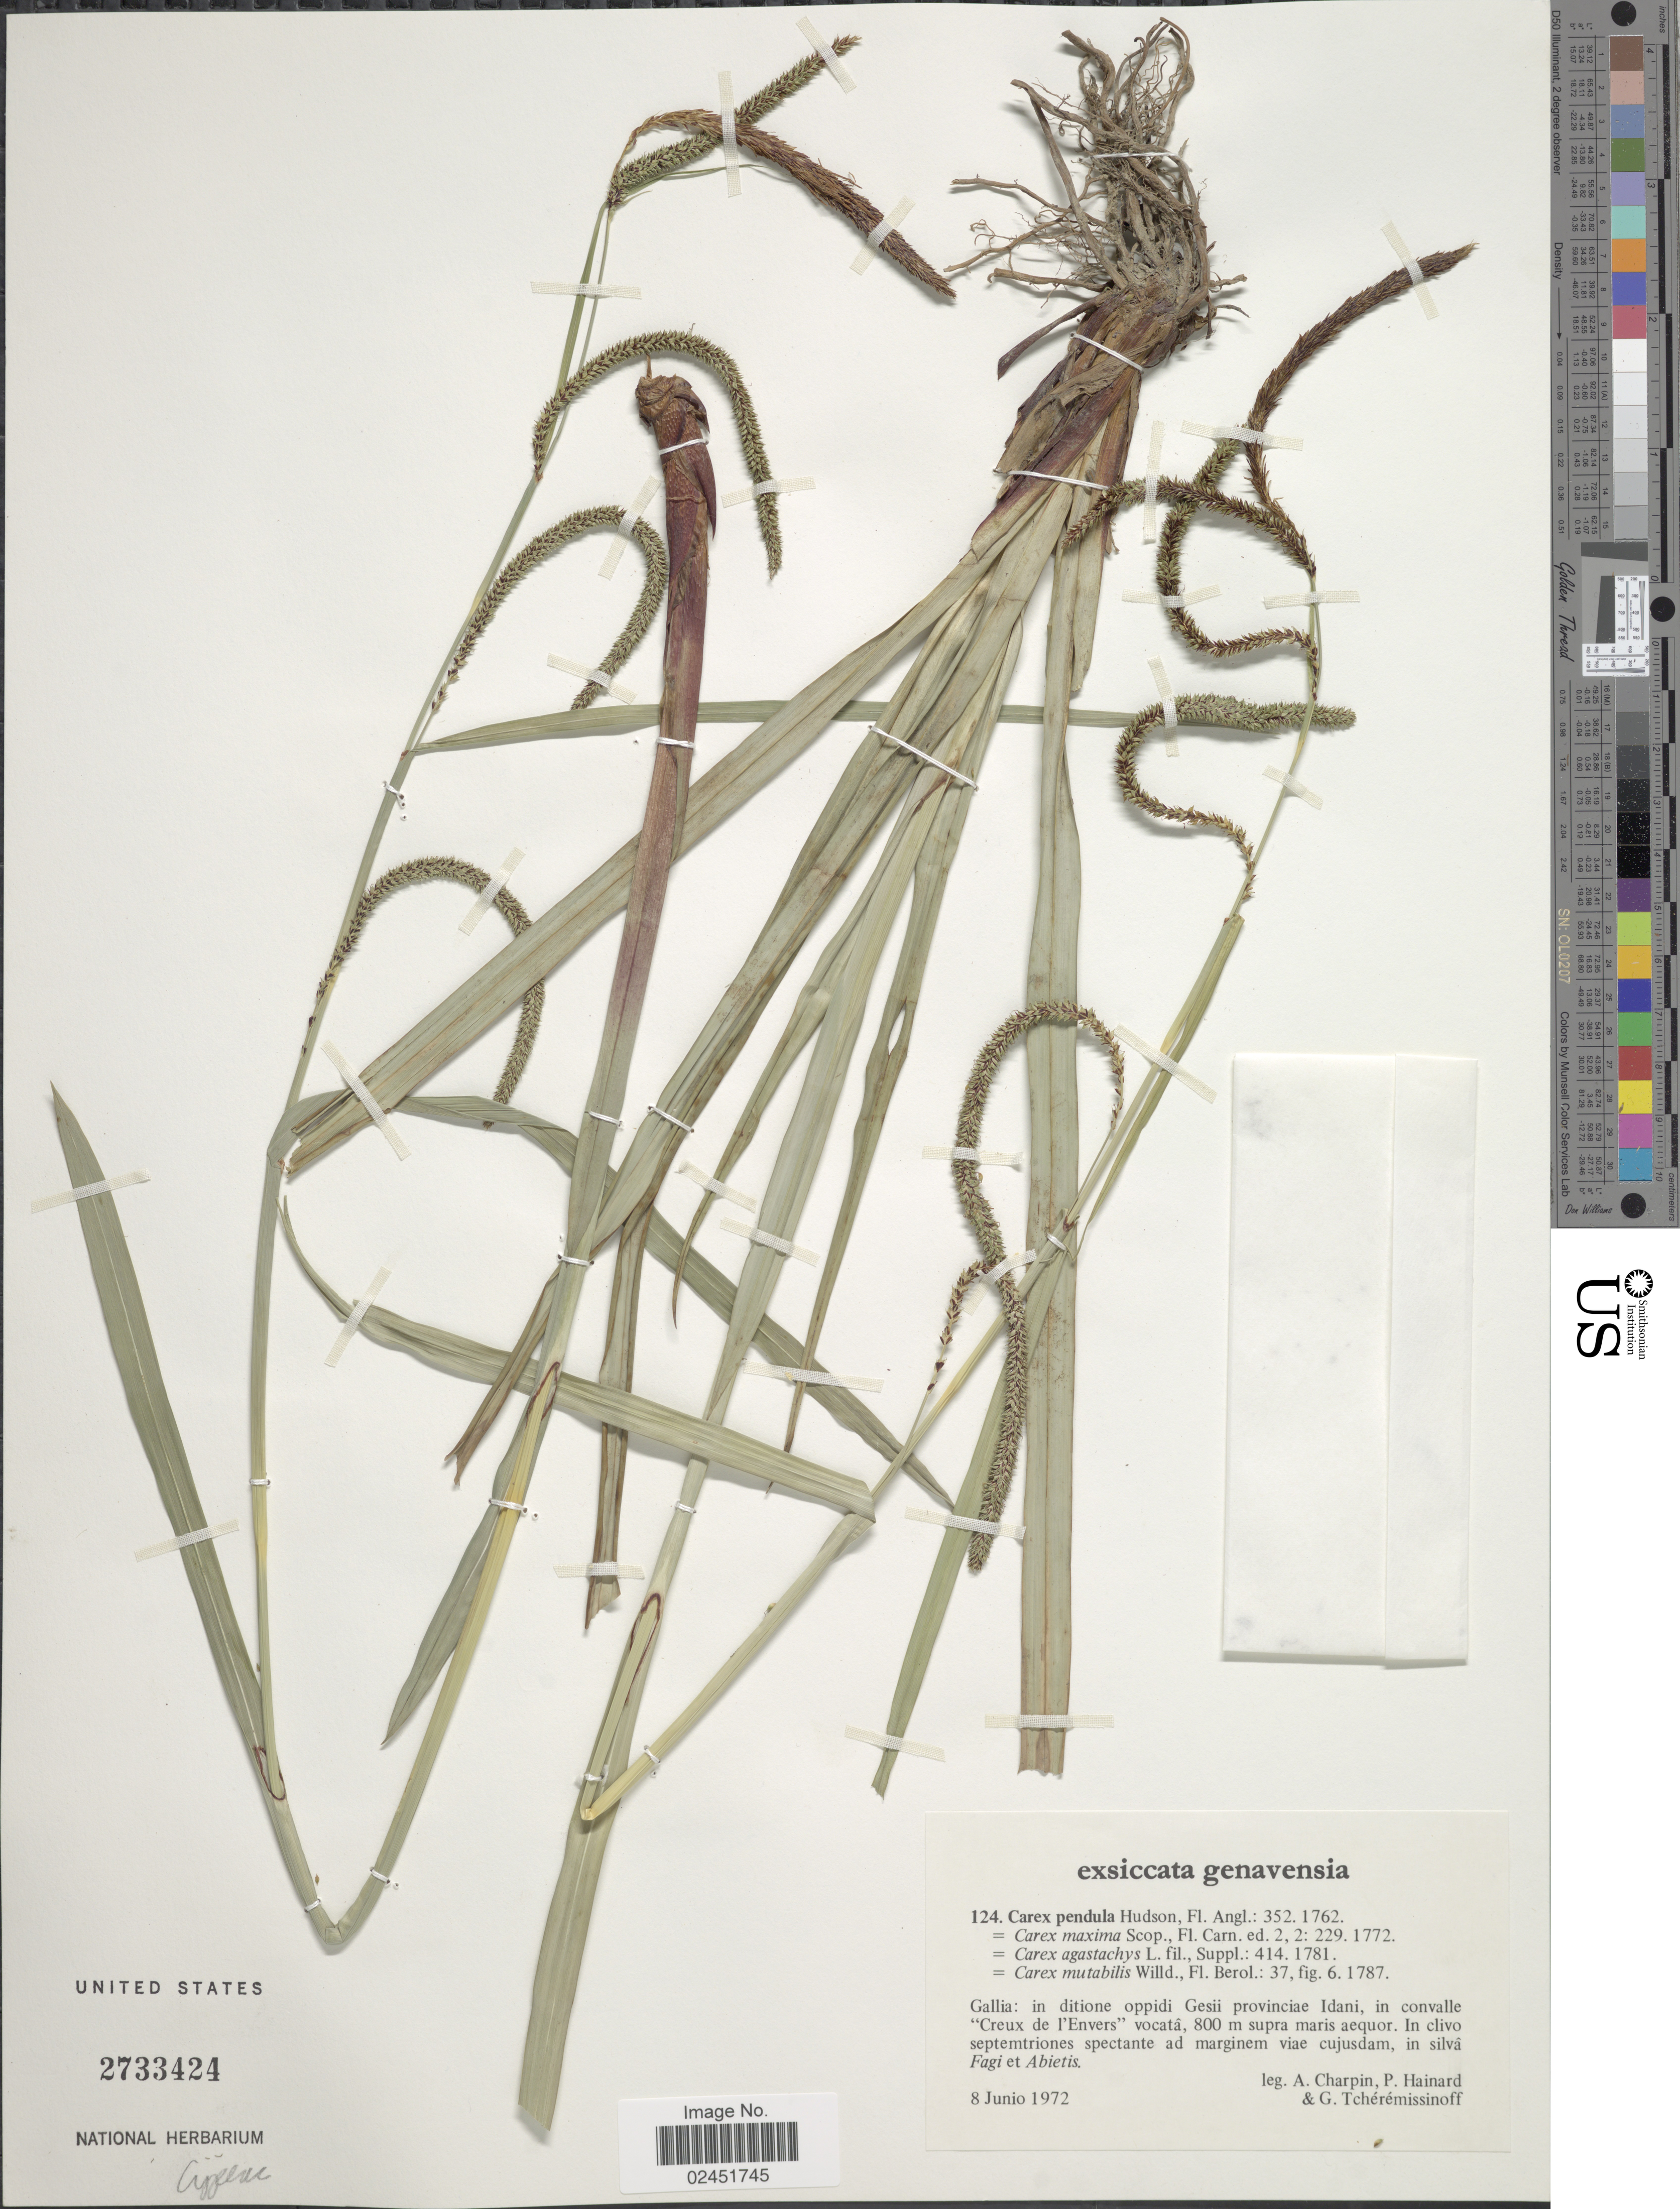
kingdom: Plantae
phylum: Tracheophyta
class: Liliopsida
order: Poales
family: Cyperaceae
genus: Carex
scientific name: Carex pendula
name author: Huds.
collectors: A. Charpin, P. Hainard & G. Tcheremissinoff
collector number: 124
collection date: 1972-06-08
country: France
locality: Gallia: in ditione oppidi Gesii provincia Idani, in convalle "Creux de l'Envers"vocate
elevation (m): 800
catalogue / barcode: US 2733424